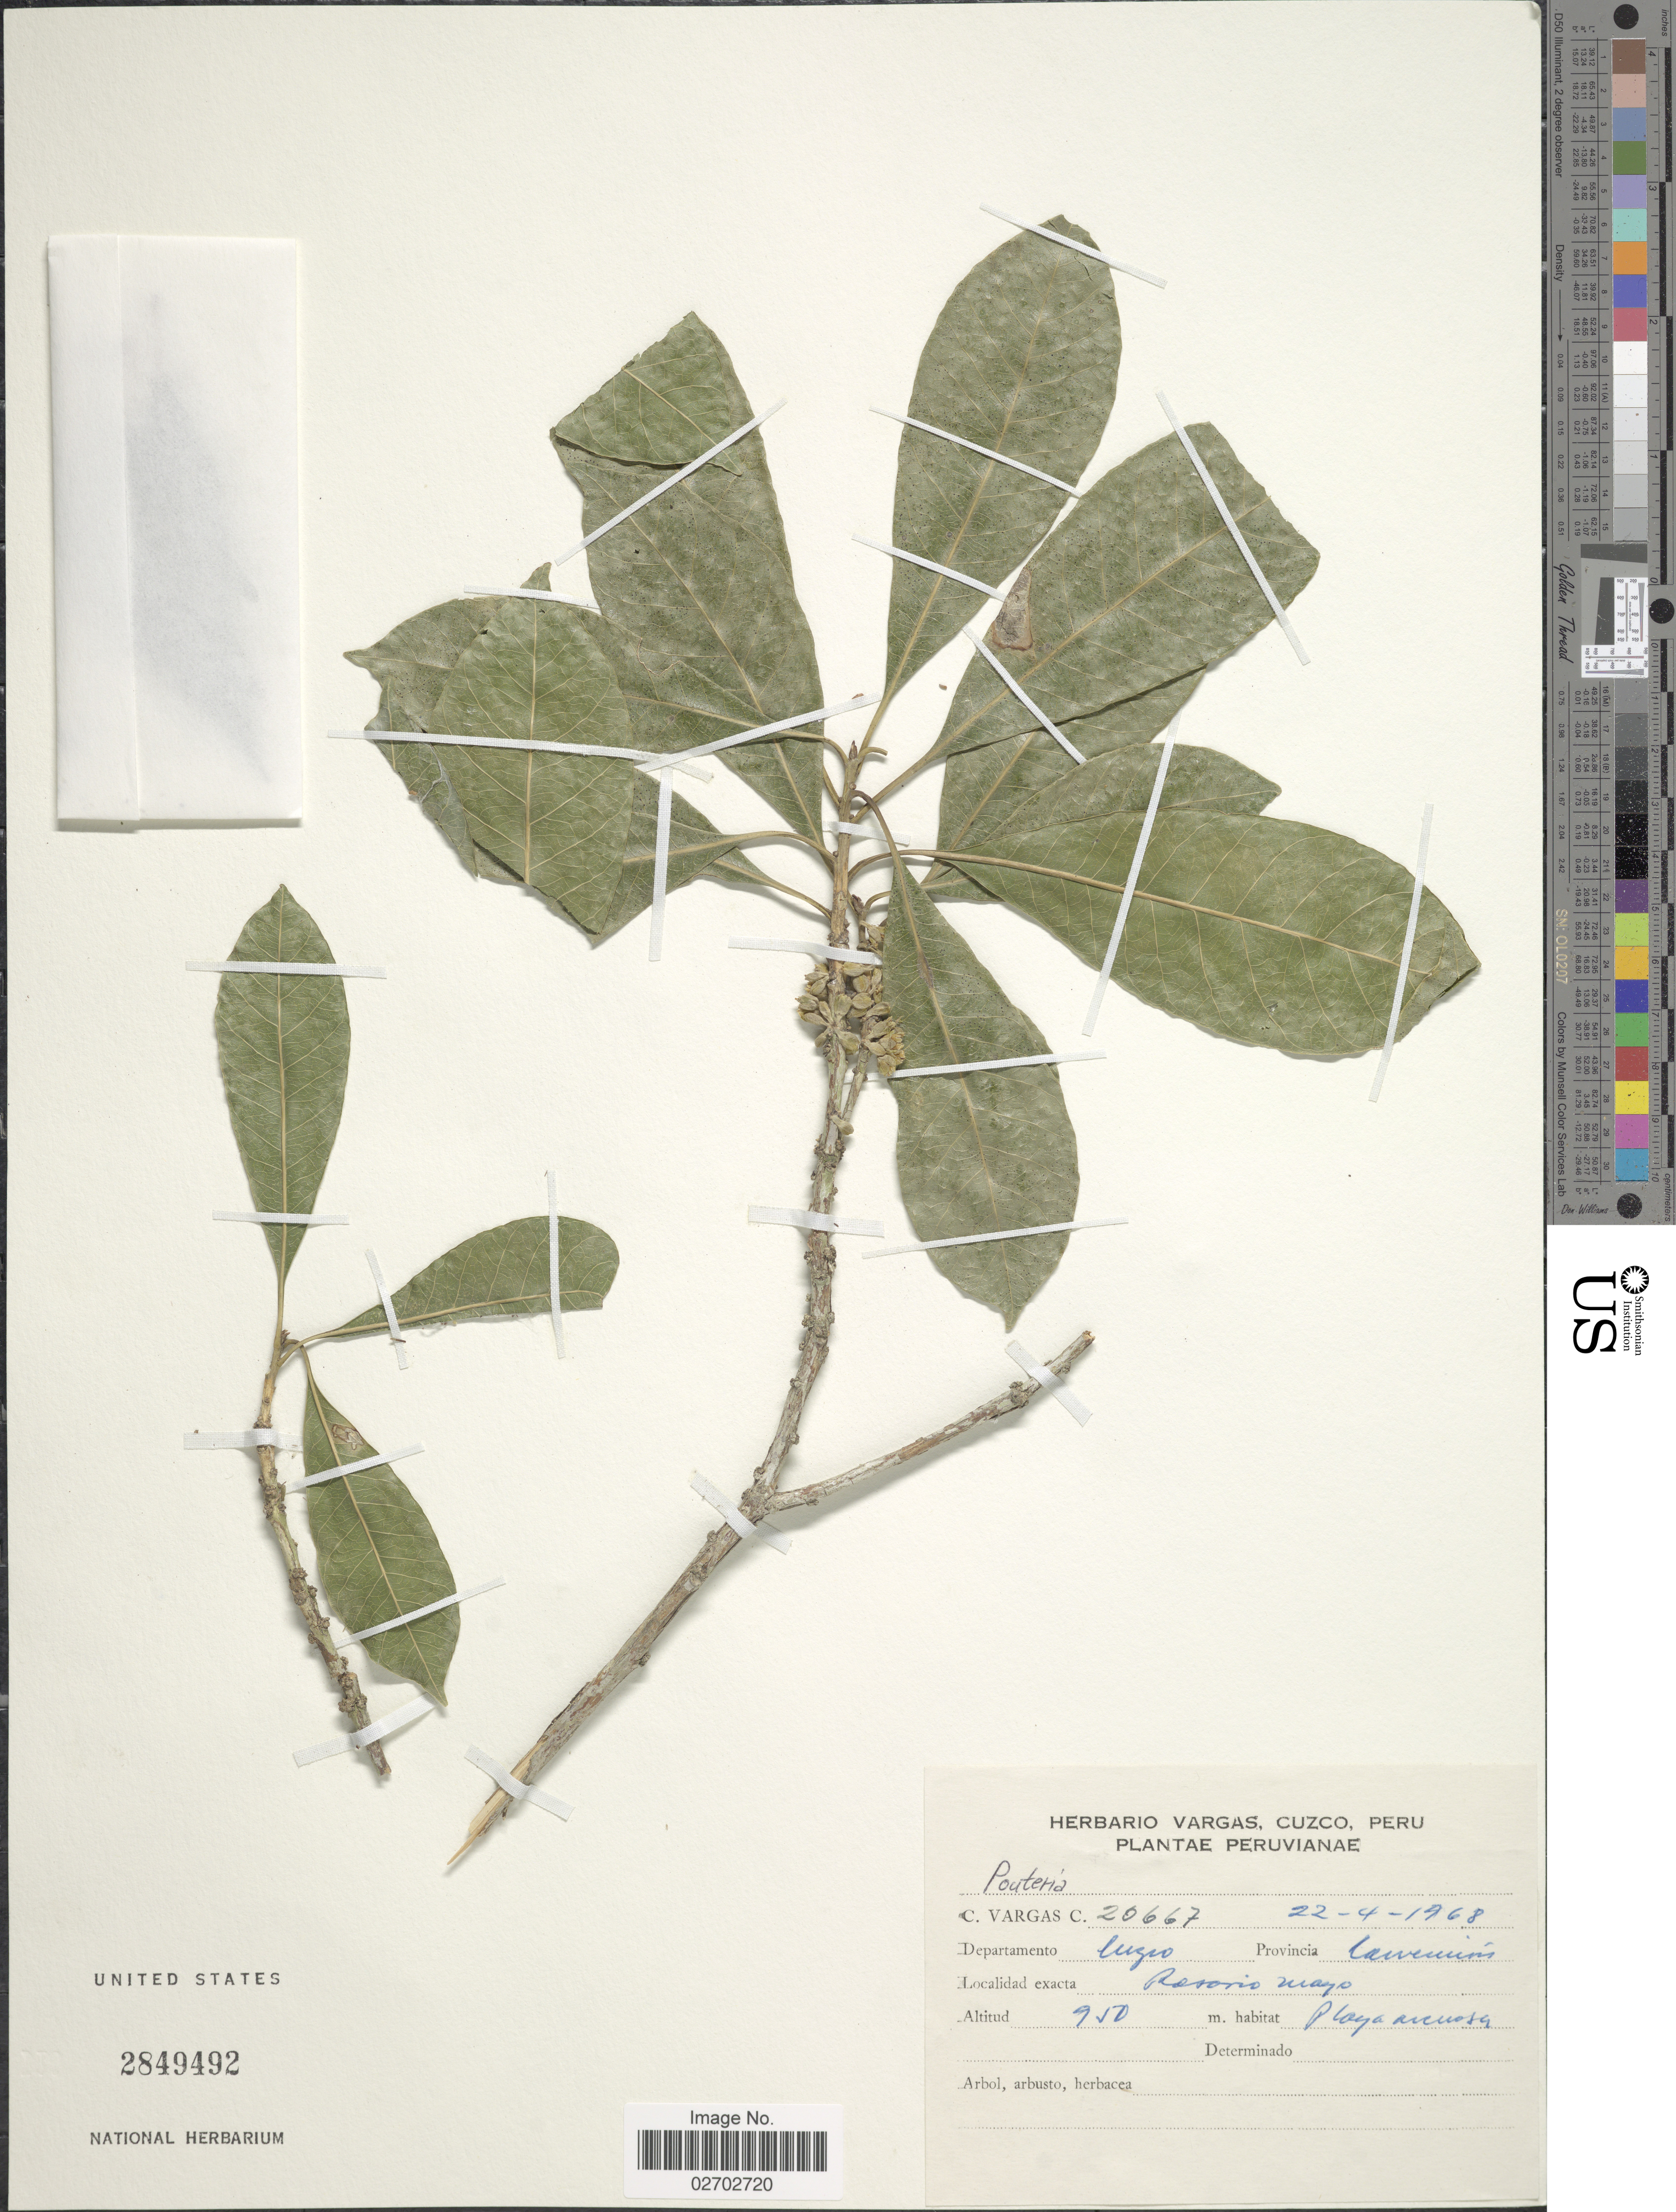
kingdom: Plantae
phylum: Tracheophyta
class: Magnoliopsida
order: Ericales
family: Sapotaceae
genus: Pouteria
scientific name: Pouteria sp.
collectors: C. Vargas Calderón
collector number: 20667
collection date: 1968-04-22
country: Peru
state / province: Cusco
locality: Departamento Cuzco, Provincia Convención. Rosorio mayo.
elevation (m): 950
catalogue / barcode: US 2849492